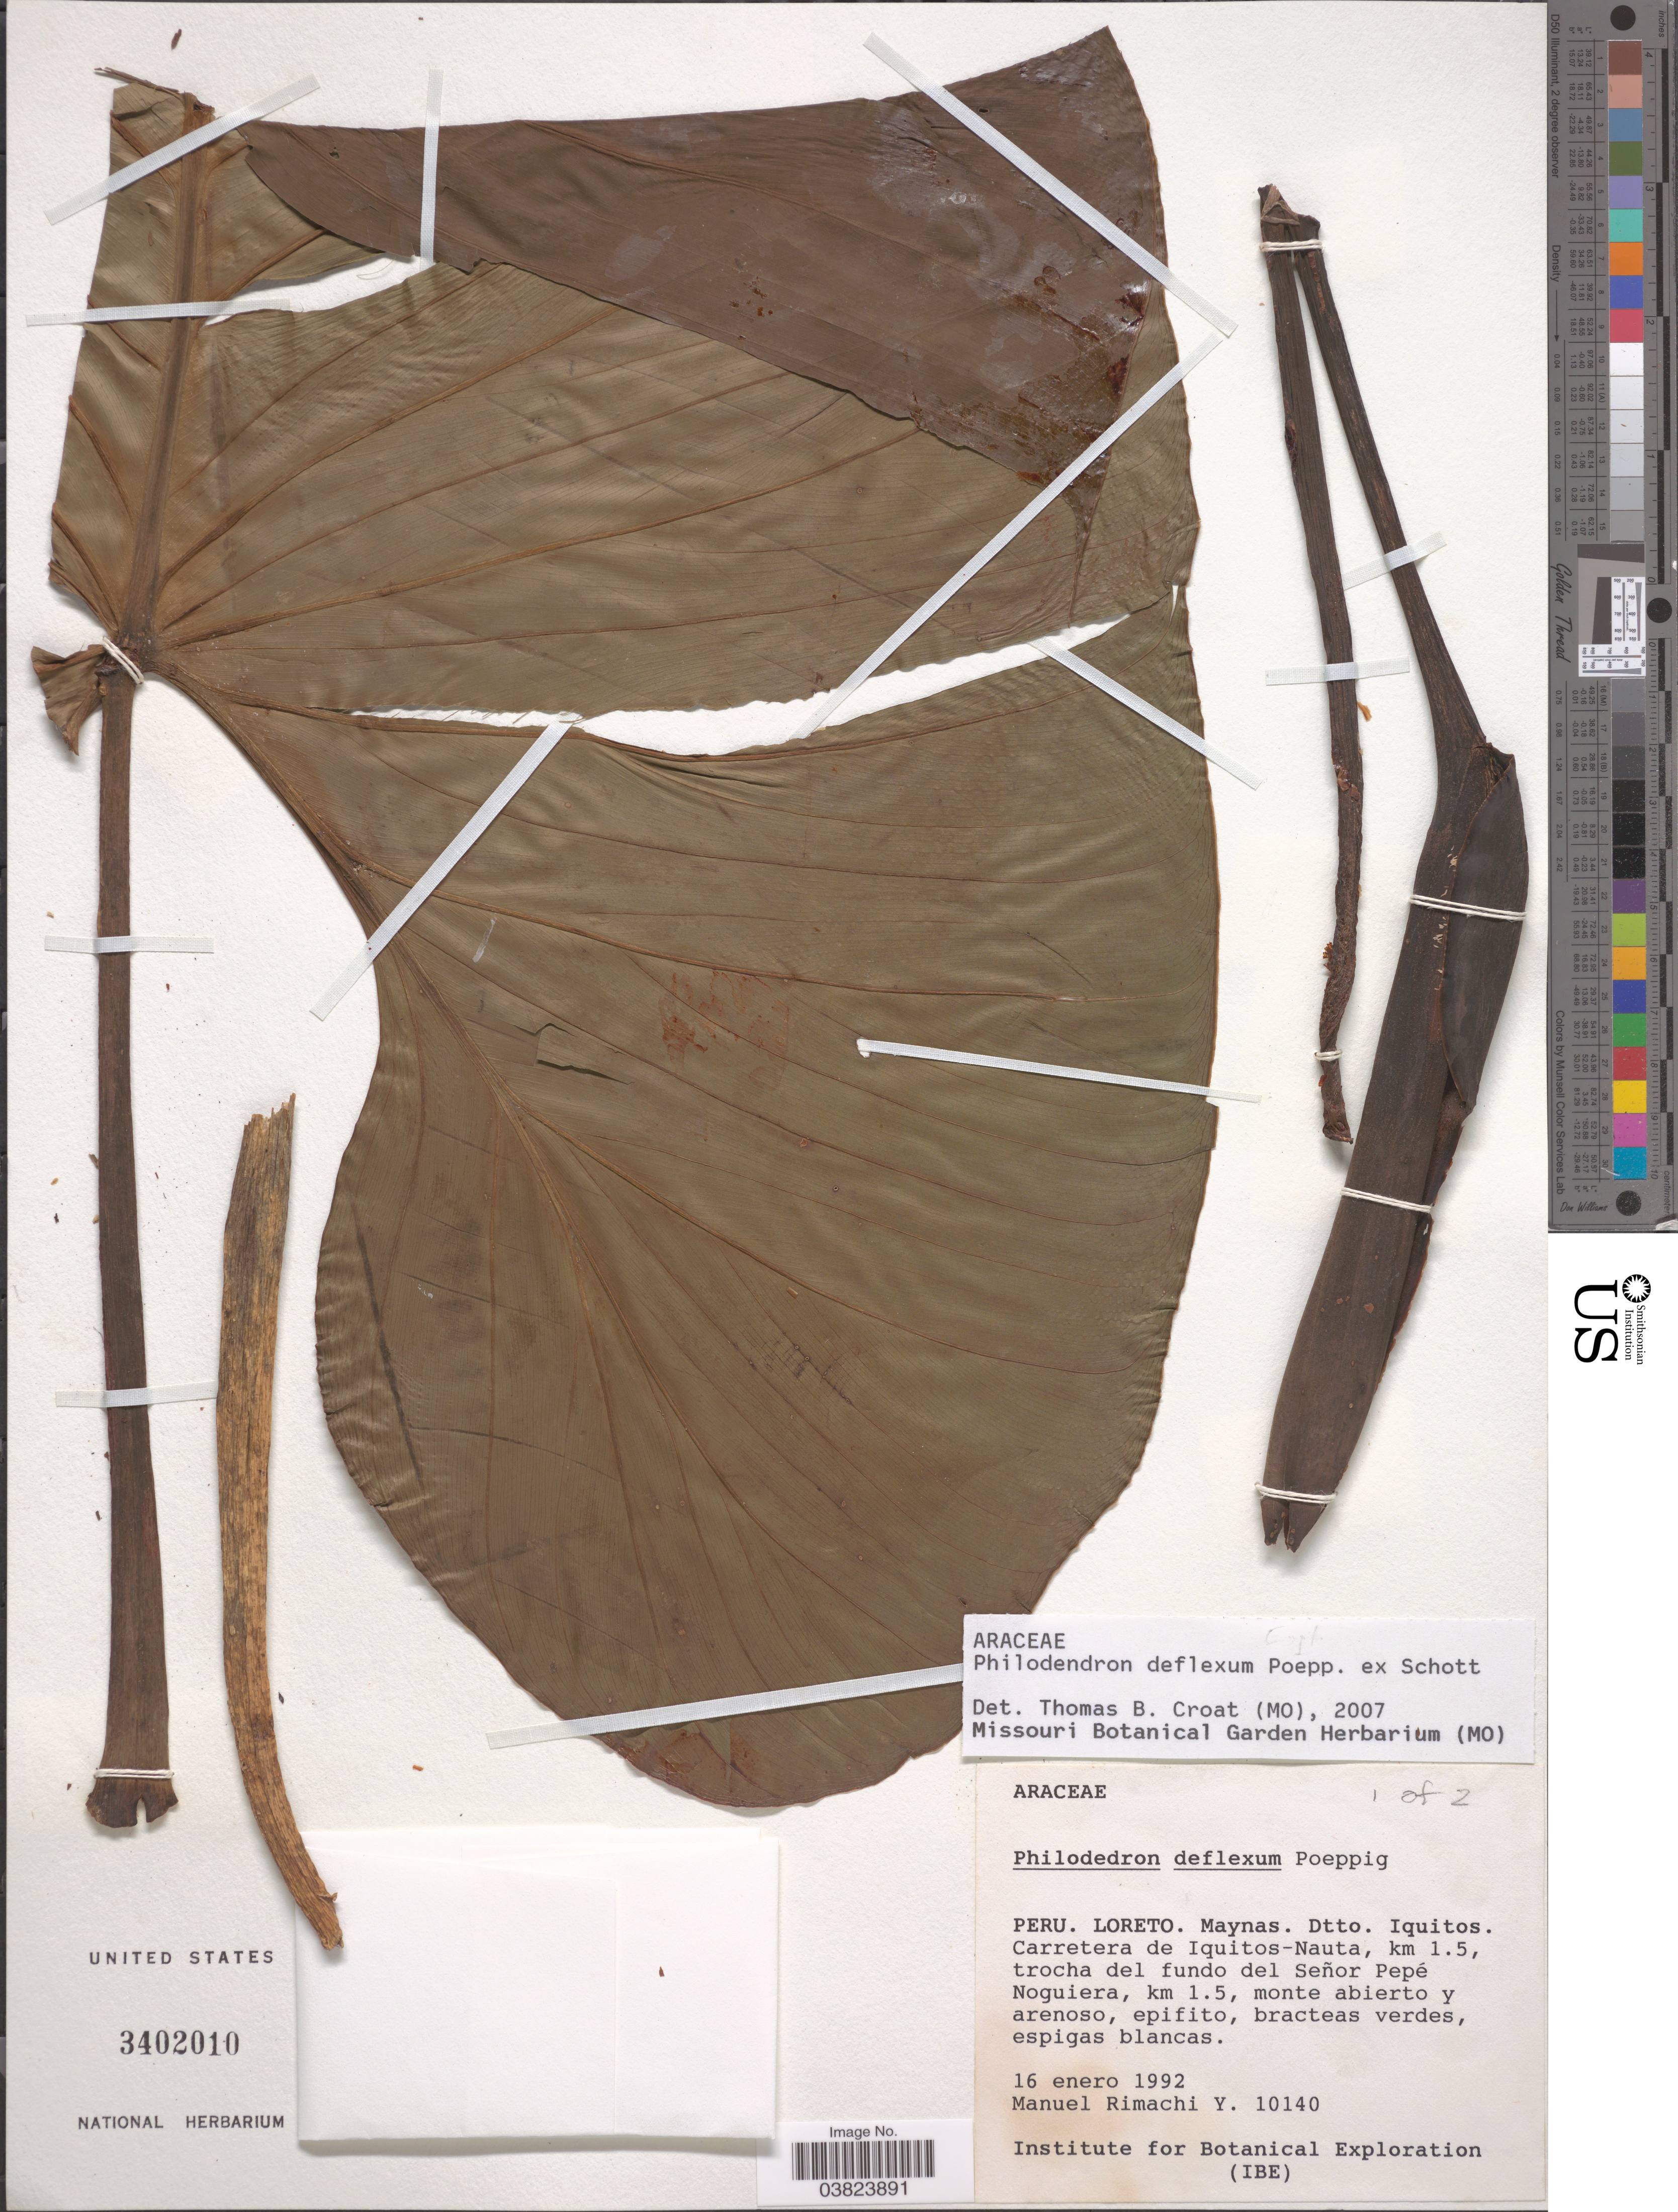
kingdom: Plantae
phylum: Tracheophyta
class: Liliopsida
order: Alismatales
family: Araceae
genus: Philodendron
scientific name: Philodendron deflexum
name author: Poepp. ex Schott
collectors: M. Rimachi Y.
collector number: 10140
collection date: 1992-01-16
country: Peru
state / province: Loreto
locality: Maynas. Dtto. Iquitos. Carretera de Iquitos-Nauta, km 1.5, trocha del fundo del Señor Pepé Noguiera, km 1.5, monte abierto y arenoso.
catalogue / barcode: US 3402010